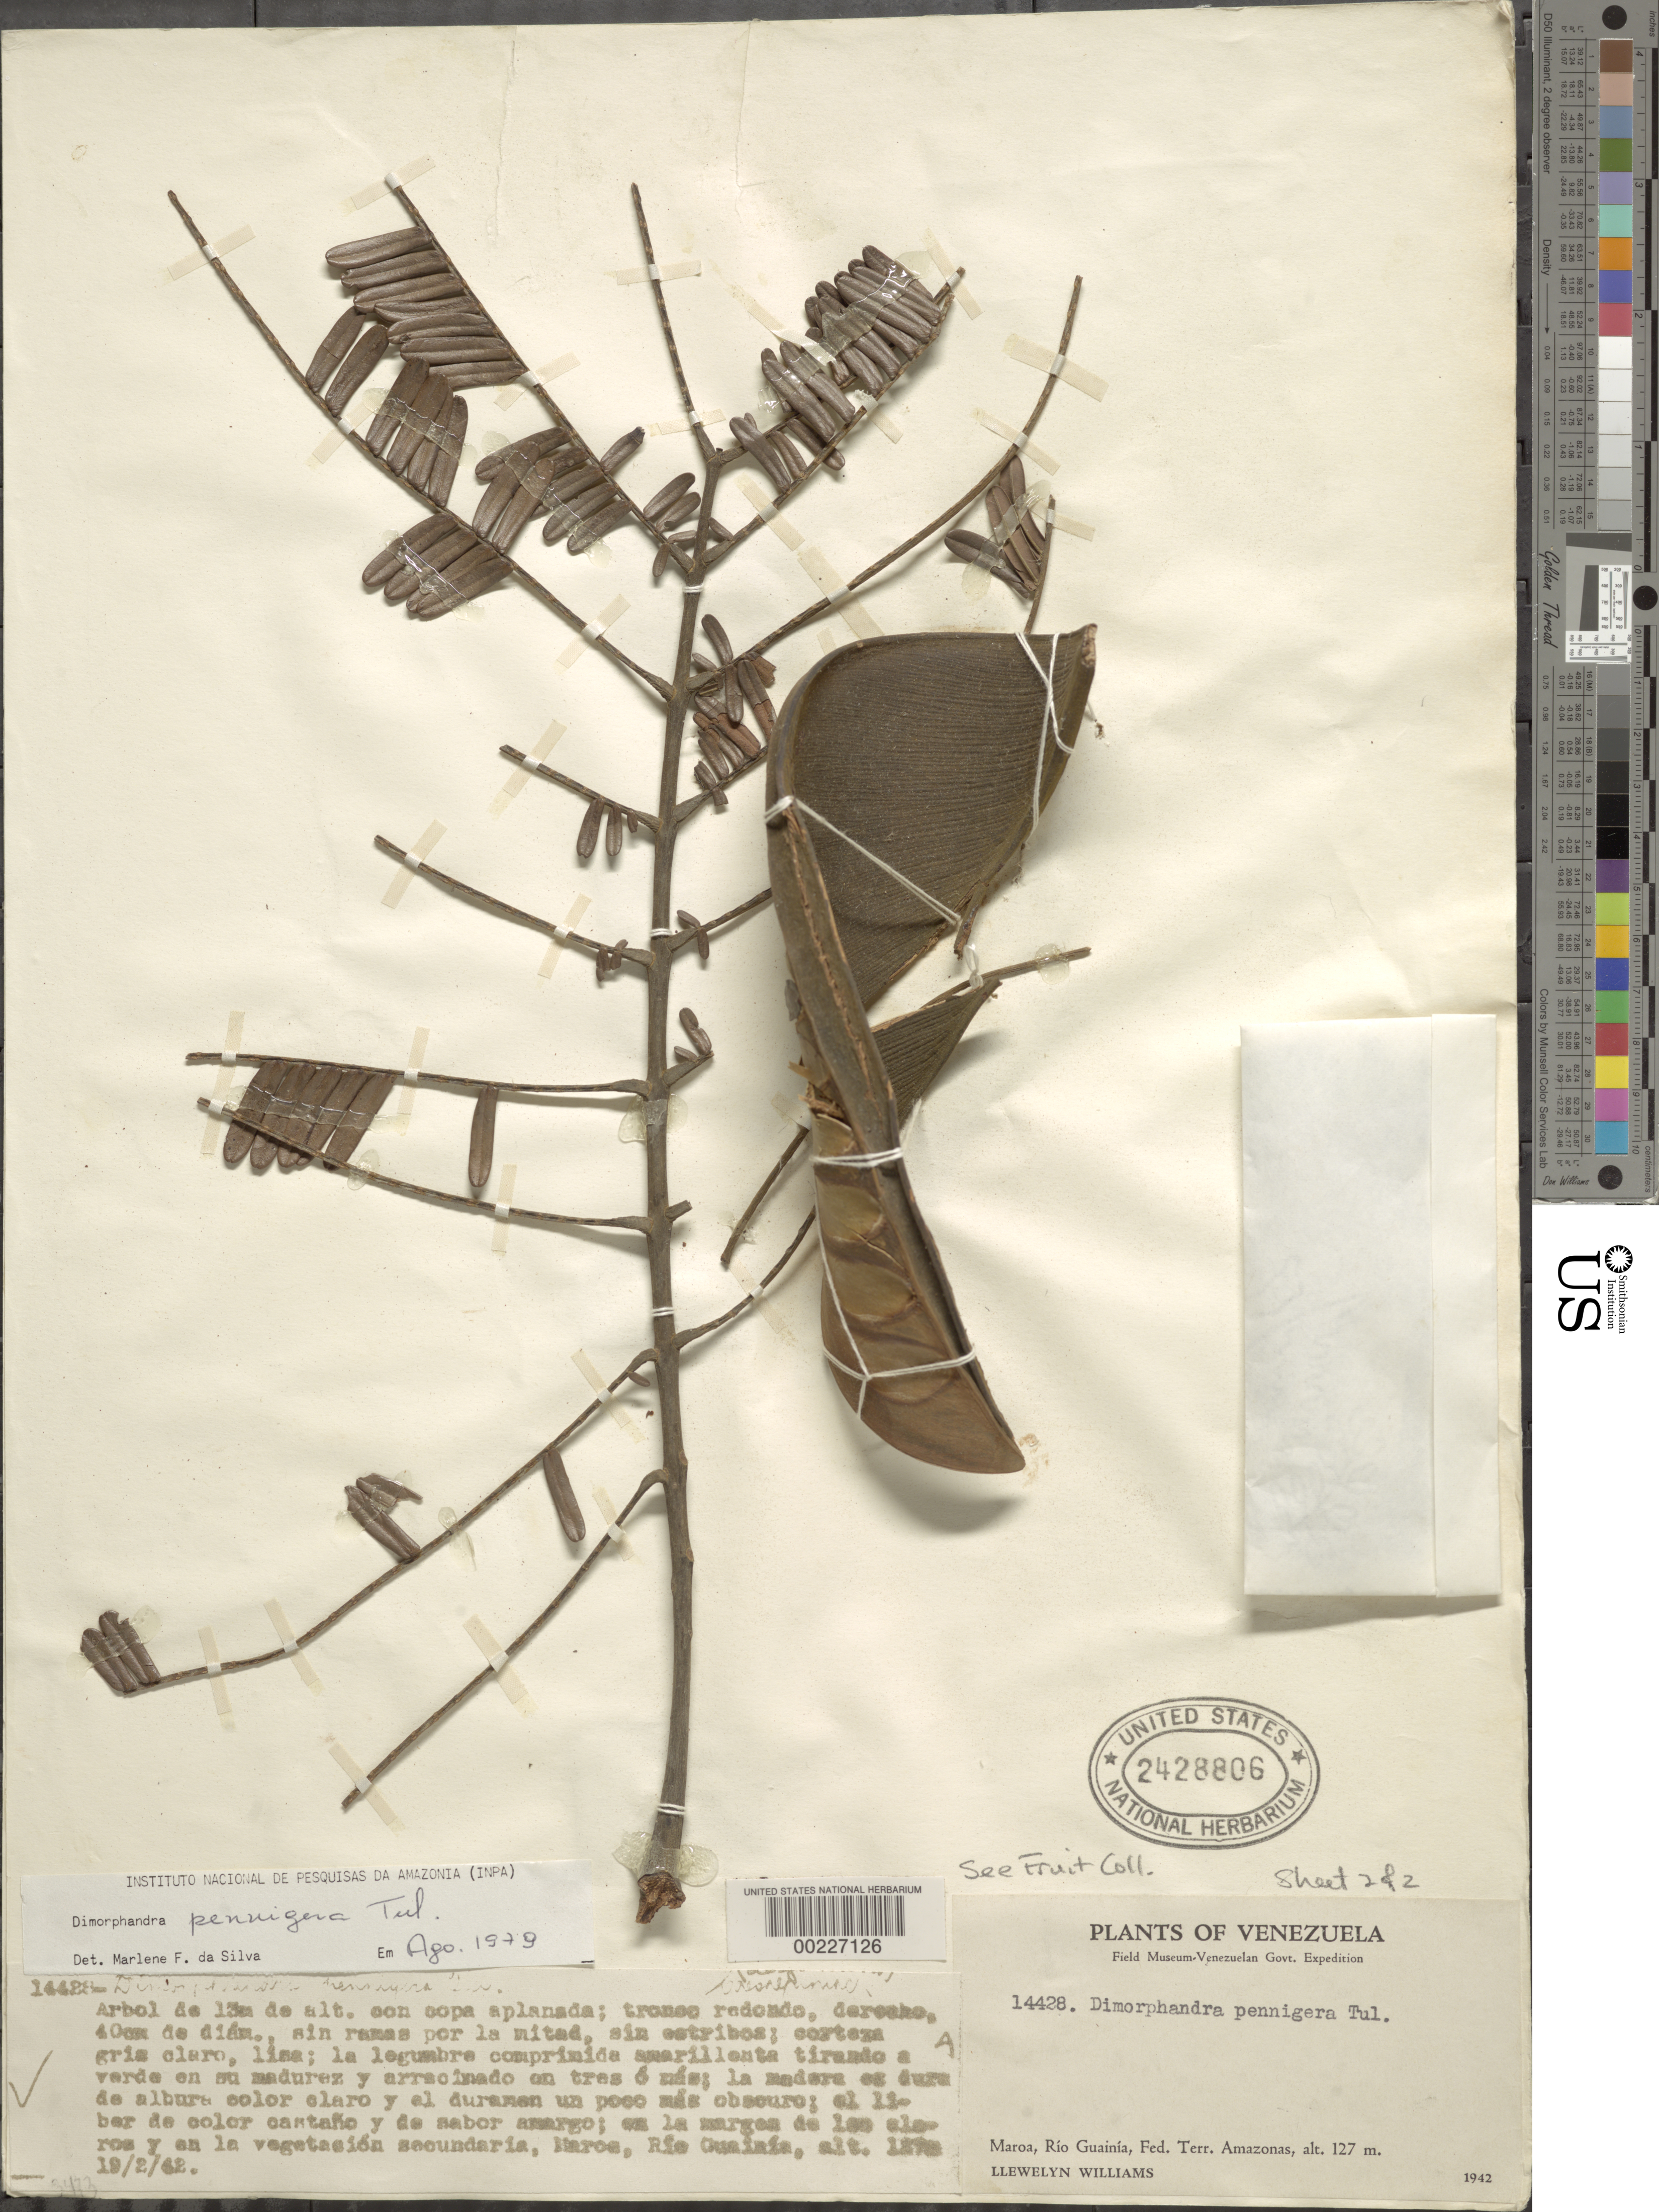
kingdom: Plantae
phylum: Tracheophyta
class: Magnoliopsida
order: Fabales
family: Fabaceae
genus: Dimorphandra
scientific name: Dimorphandra pennigera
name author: Tul.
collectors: Ll. Williams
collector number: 14428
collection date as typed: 19 Feb 1942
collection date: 1942-02-19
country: Venezuela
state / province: Amazonas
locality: Marca, rio guainia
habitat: River bank of the clearing and secondary vegetation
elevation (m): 127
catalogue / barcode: US 2428806